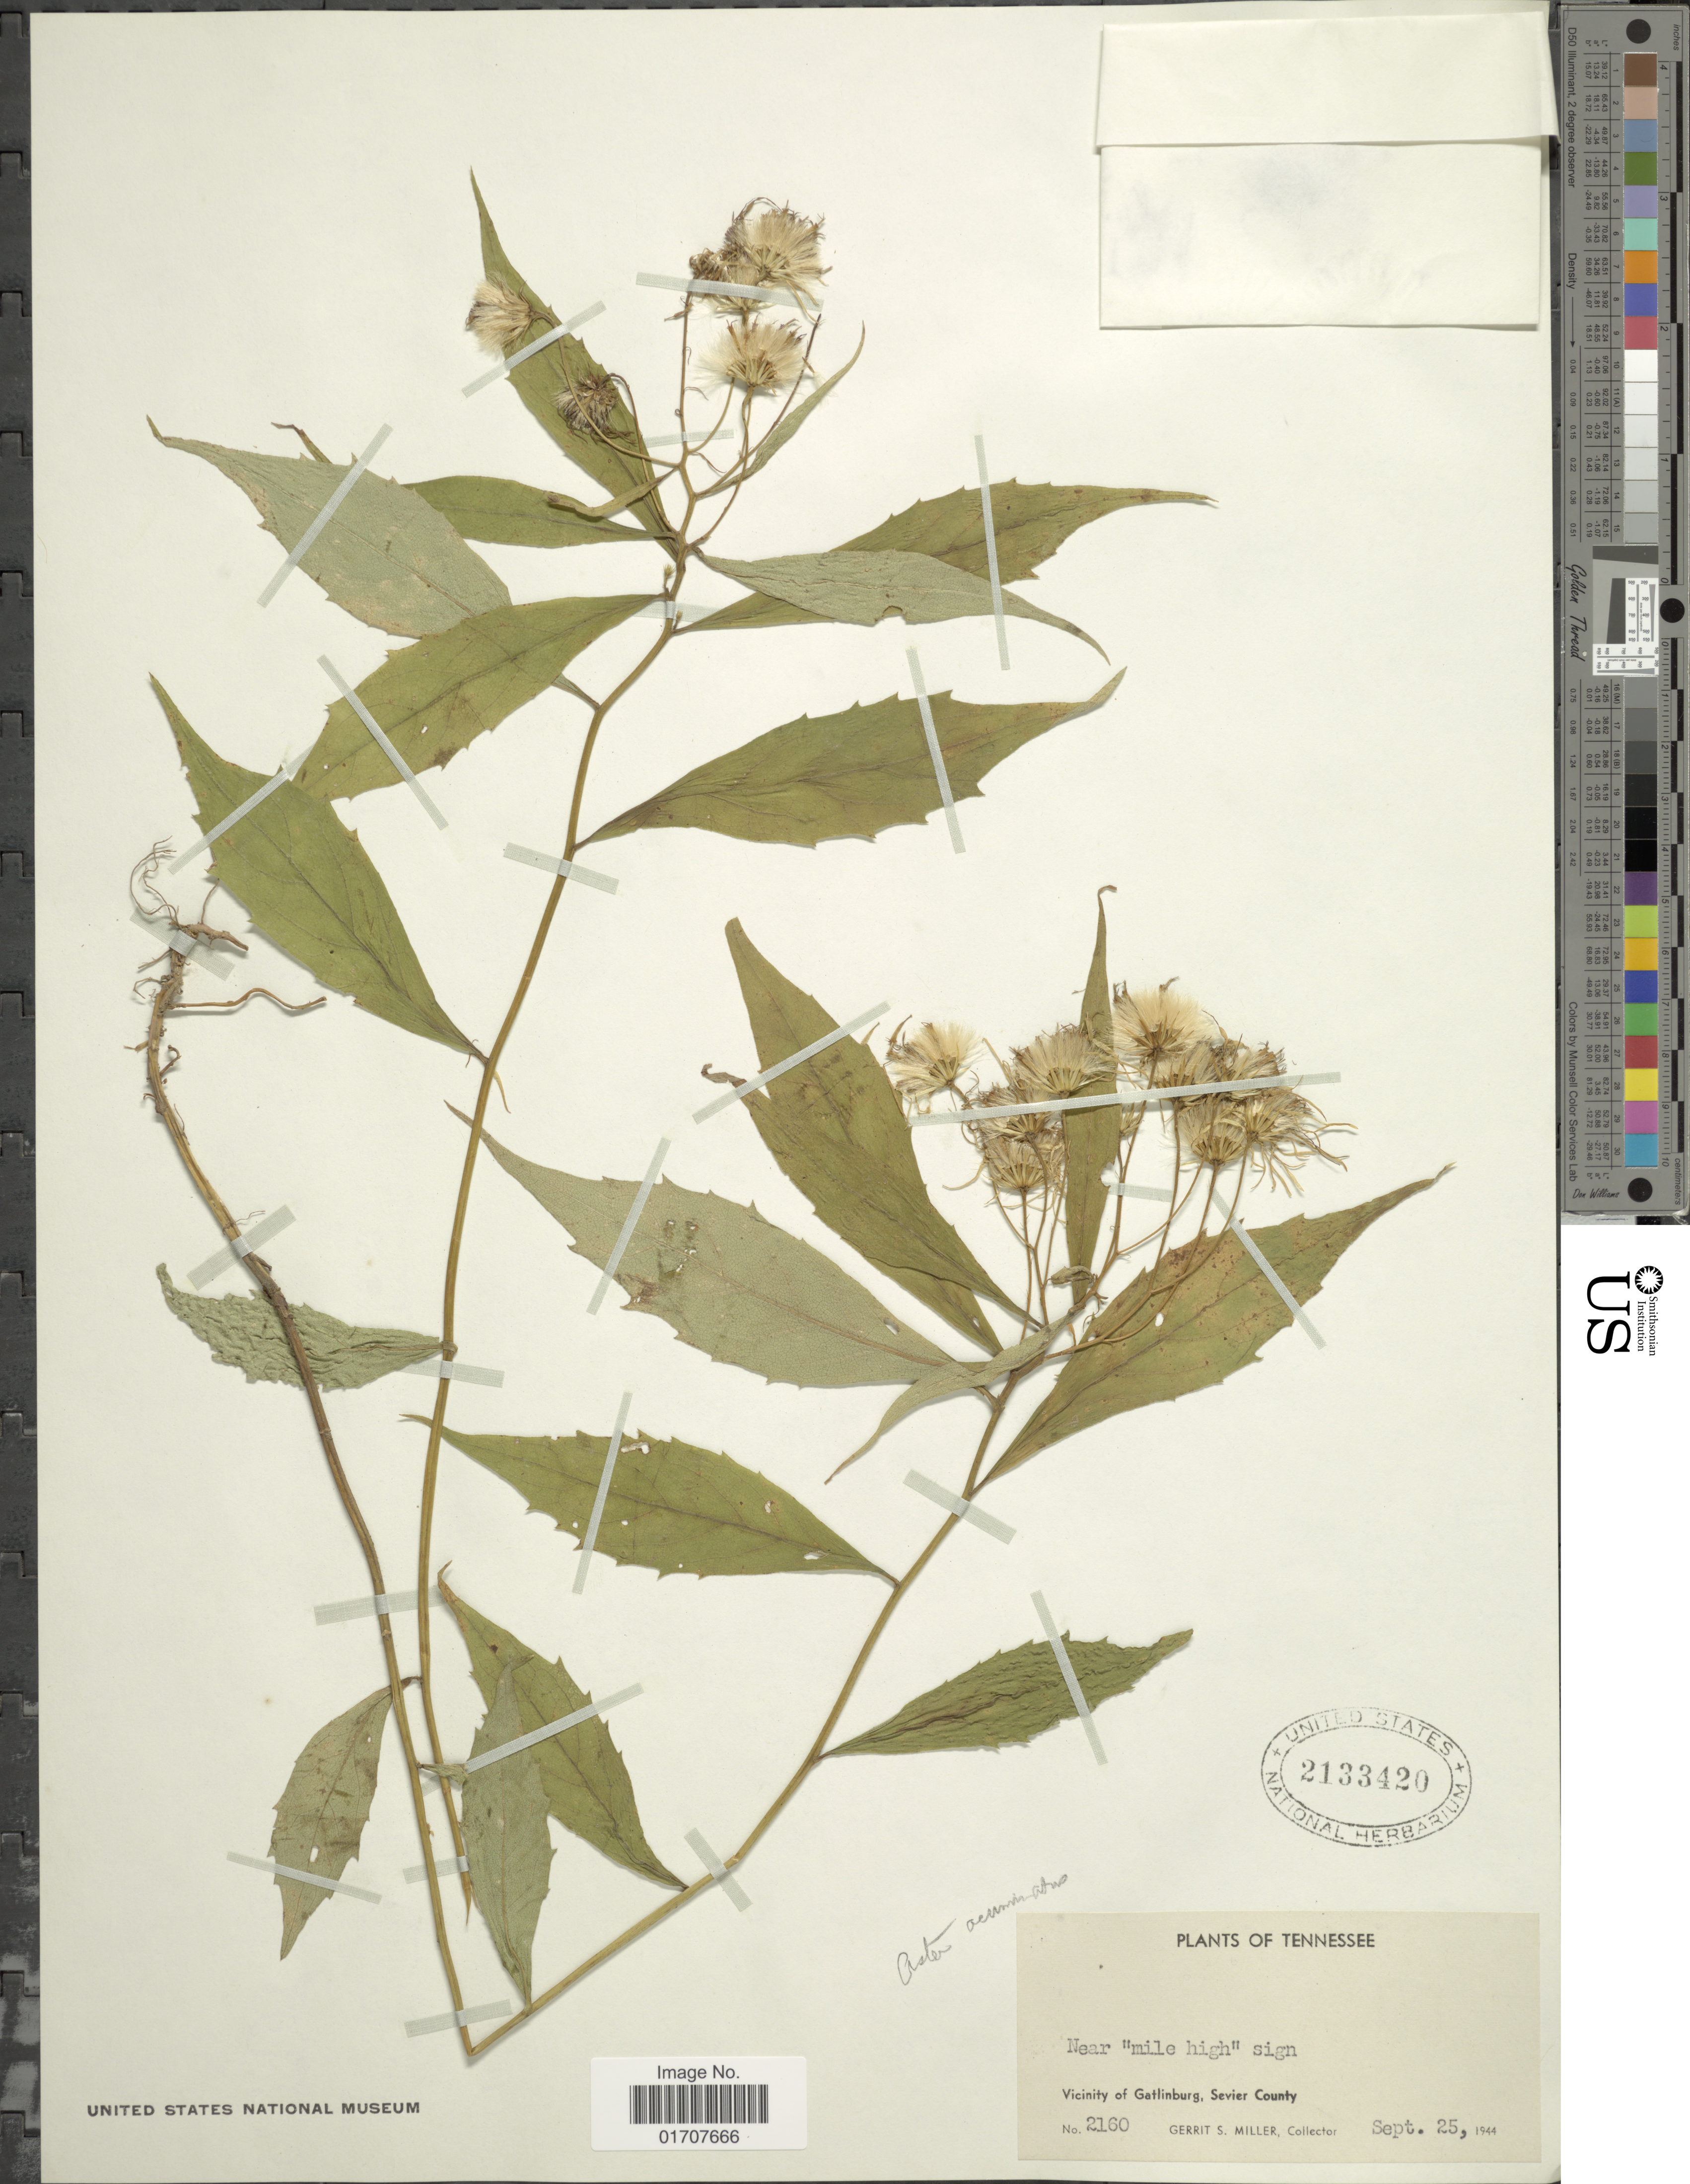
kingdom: Plantae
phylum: Tracheophyta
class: Magnoliopsida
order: Asterales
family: Asteraceae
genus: Oclemena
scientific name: Oclemena acuminata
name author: (Michx.) Greene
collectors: G. S. Miller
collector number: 2160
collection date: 1944-09-25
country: United States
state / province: Tennessee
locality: Near "mile high" sign, Vicinity of Gatlinburg, Sevier County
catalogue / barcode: US 2133420